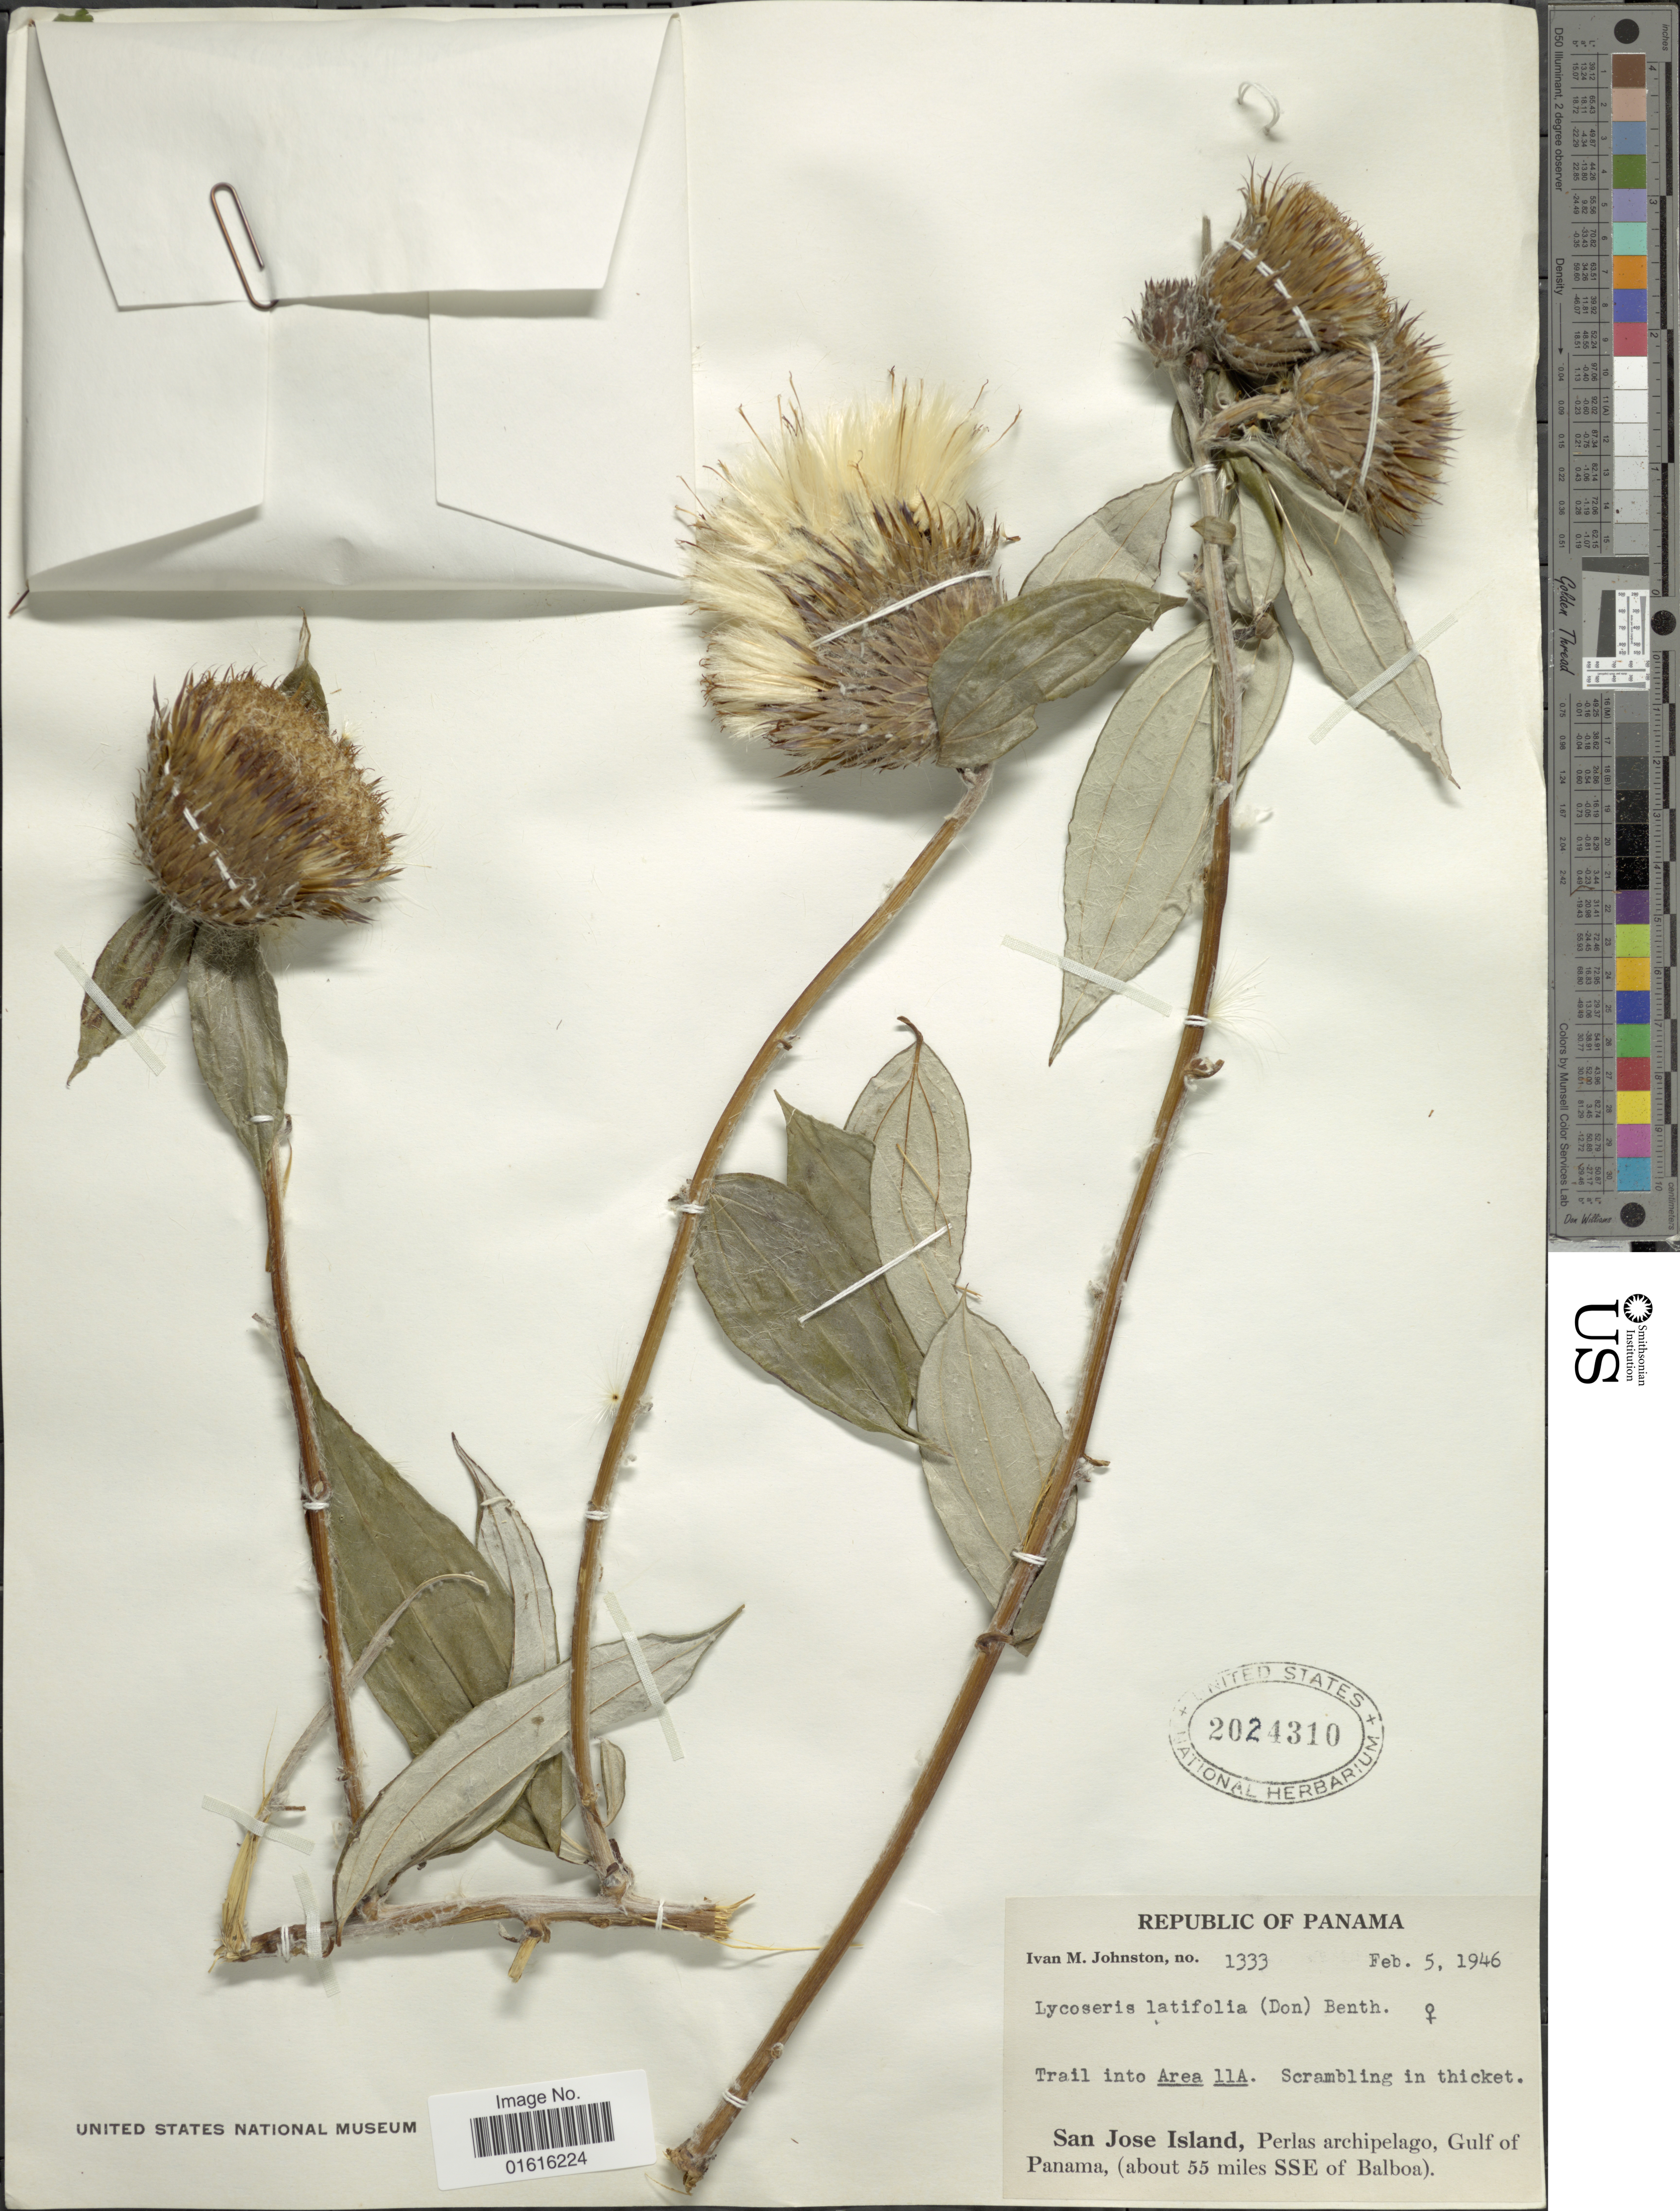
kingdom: Plantae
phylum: Tracheophyta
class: Magnoliopsida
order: Asterales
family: Asteraceae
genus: Lycoseris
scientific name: Lycoseris triplinervia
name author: Less.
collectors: I.M. Johnston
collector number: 1333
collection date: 1946-02-05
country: Panama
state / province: Panamá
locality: Republic of Panama. Trail into Area 11A. San Jose Island, Perlas archipelago, Gulf of Panama, (about 55 miles SSE of Balboa).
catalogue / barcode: US 2024310